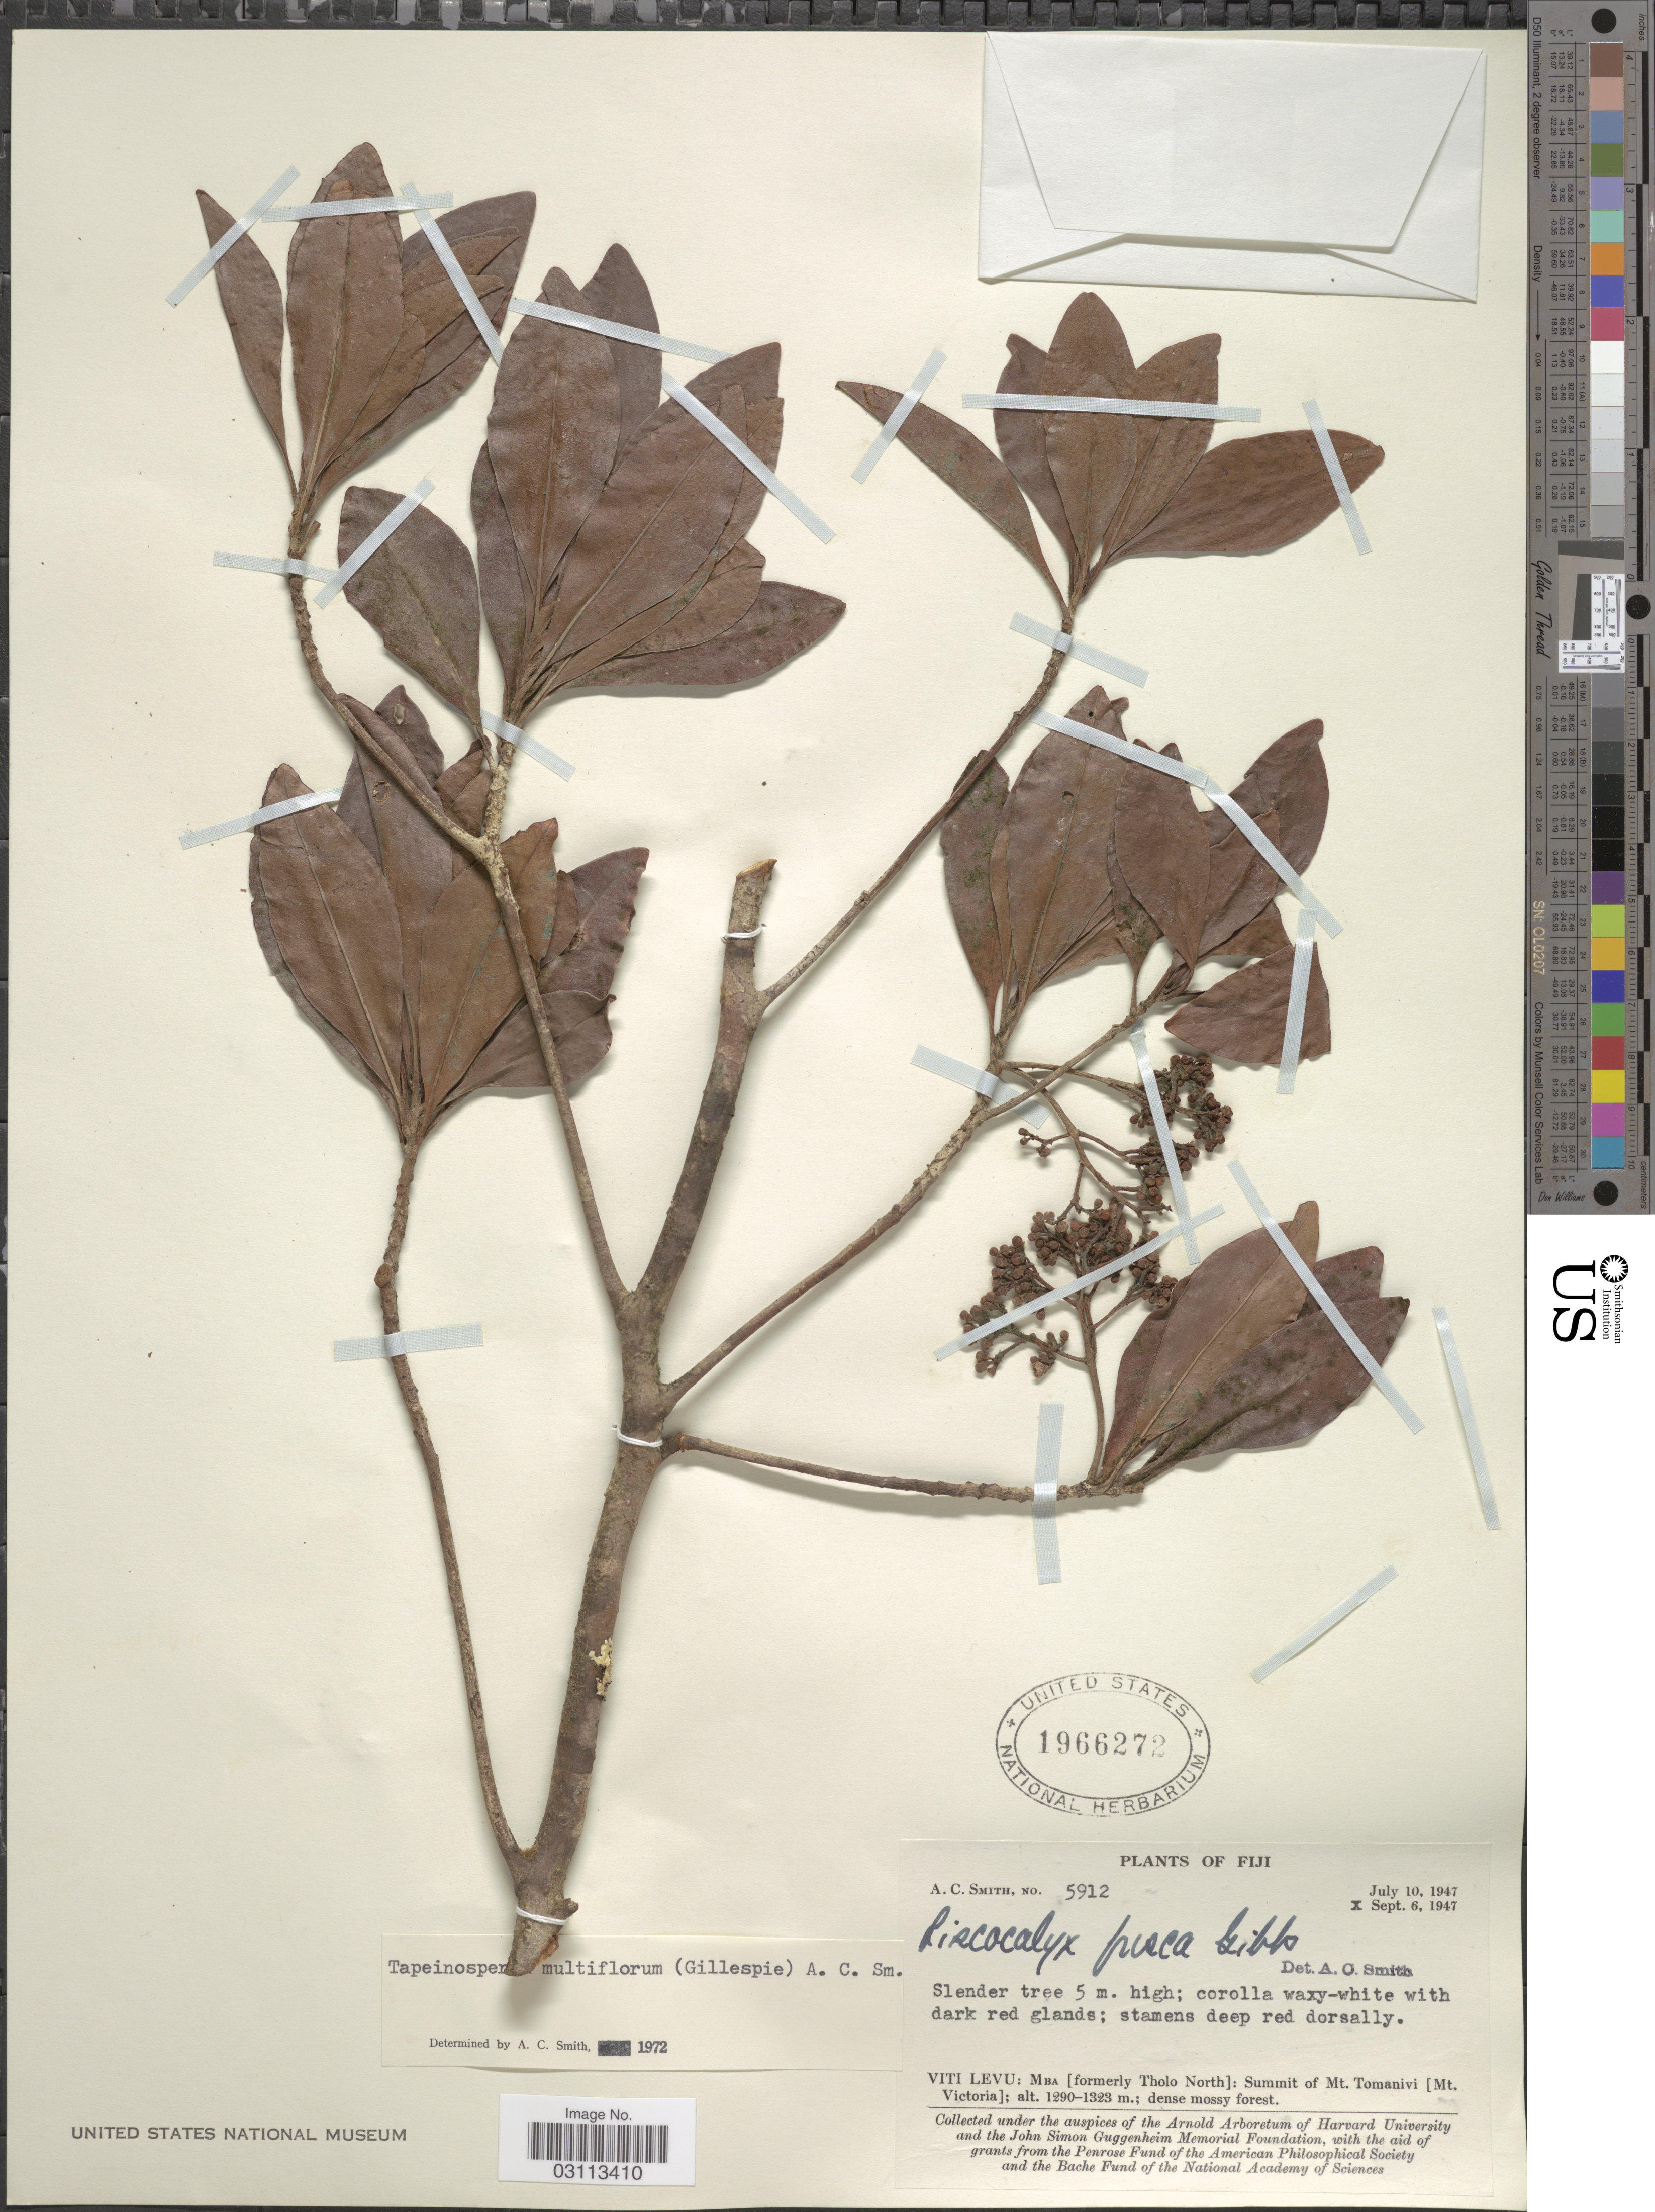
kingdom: Plantae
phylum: Tracheophyta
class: Magnoliopsida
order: Ericales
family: Primulaceae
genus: Tapeinosperma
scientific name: Tapeinosperma multiflorum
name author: (Gillespie) A.C. Sm.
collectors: A. C. Smith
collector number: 5912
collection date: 1947-07-10/1947-09-06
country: Fiji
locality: Viti Levu: Mba [formerly Tholo North]: Summit of Mt. Tomanivi [Mt. Victoria].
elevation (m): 1290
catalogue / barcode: US 1966272